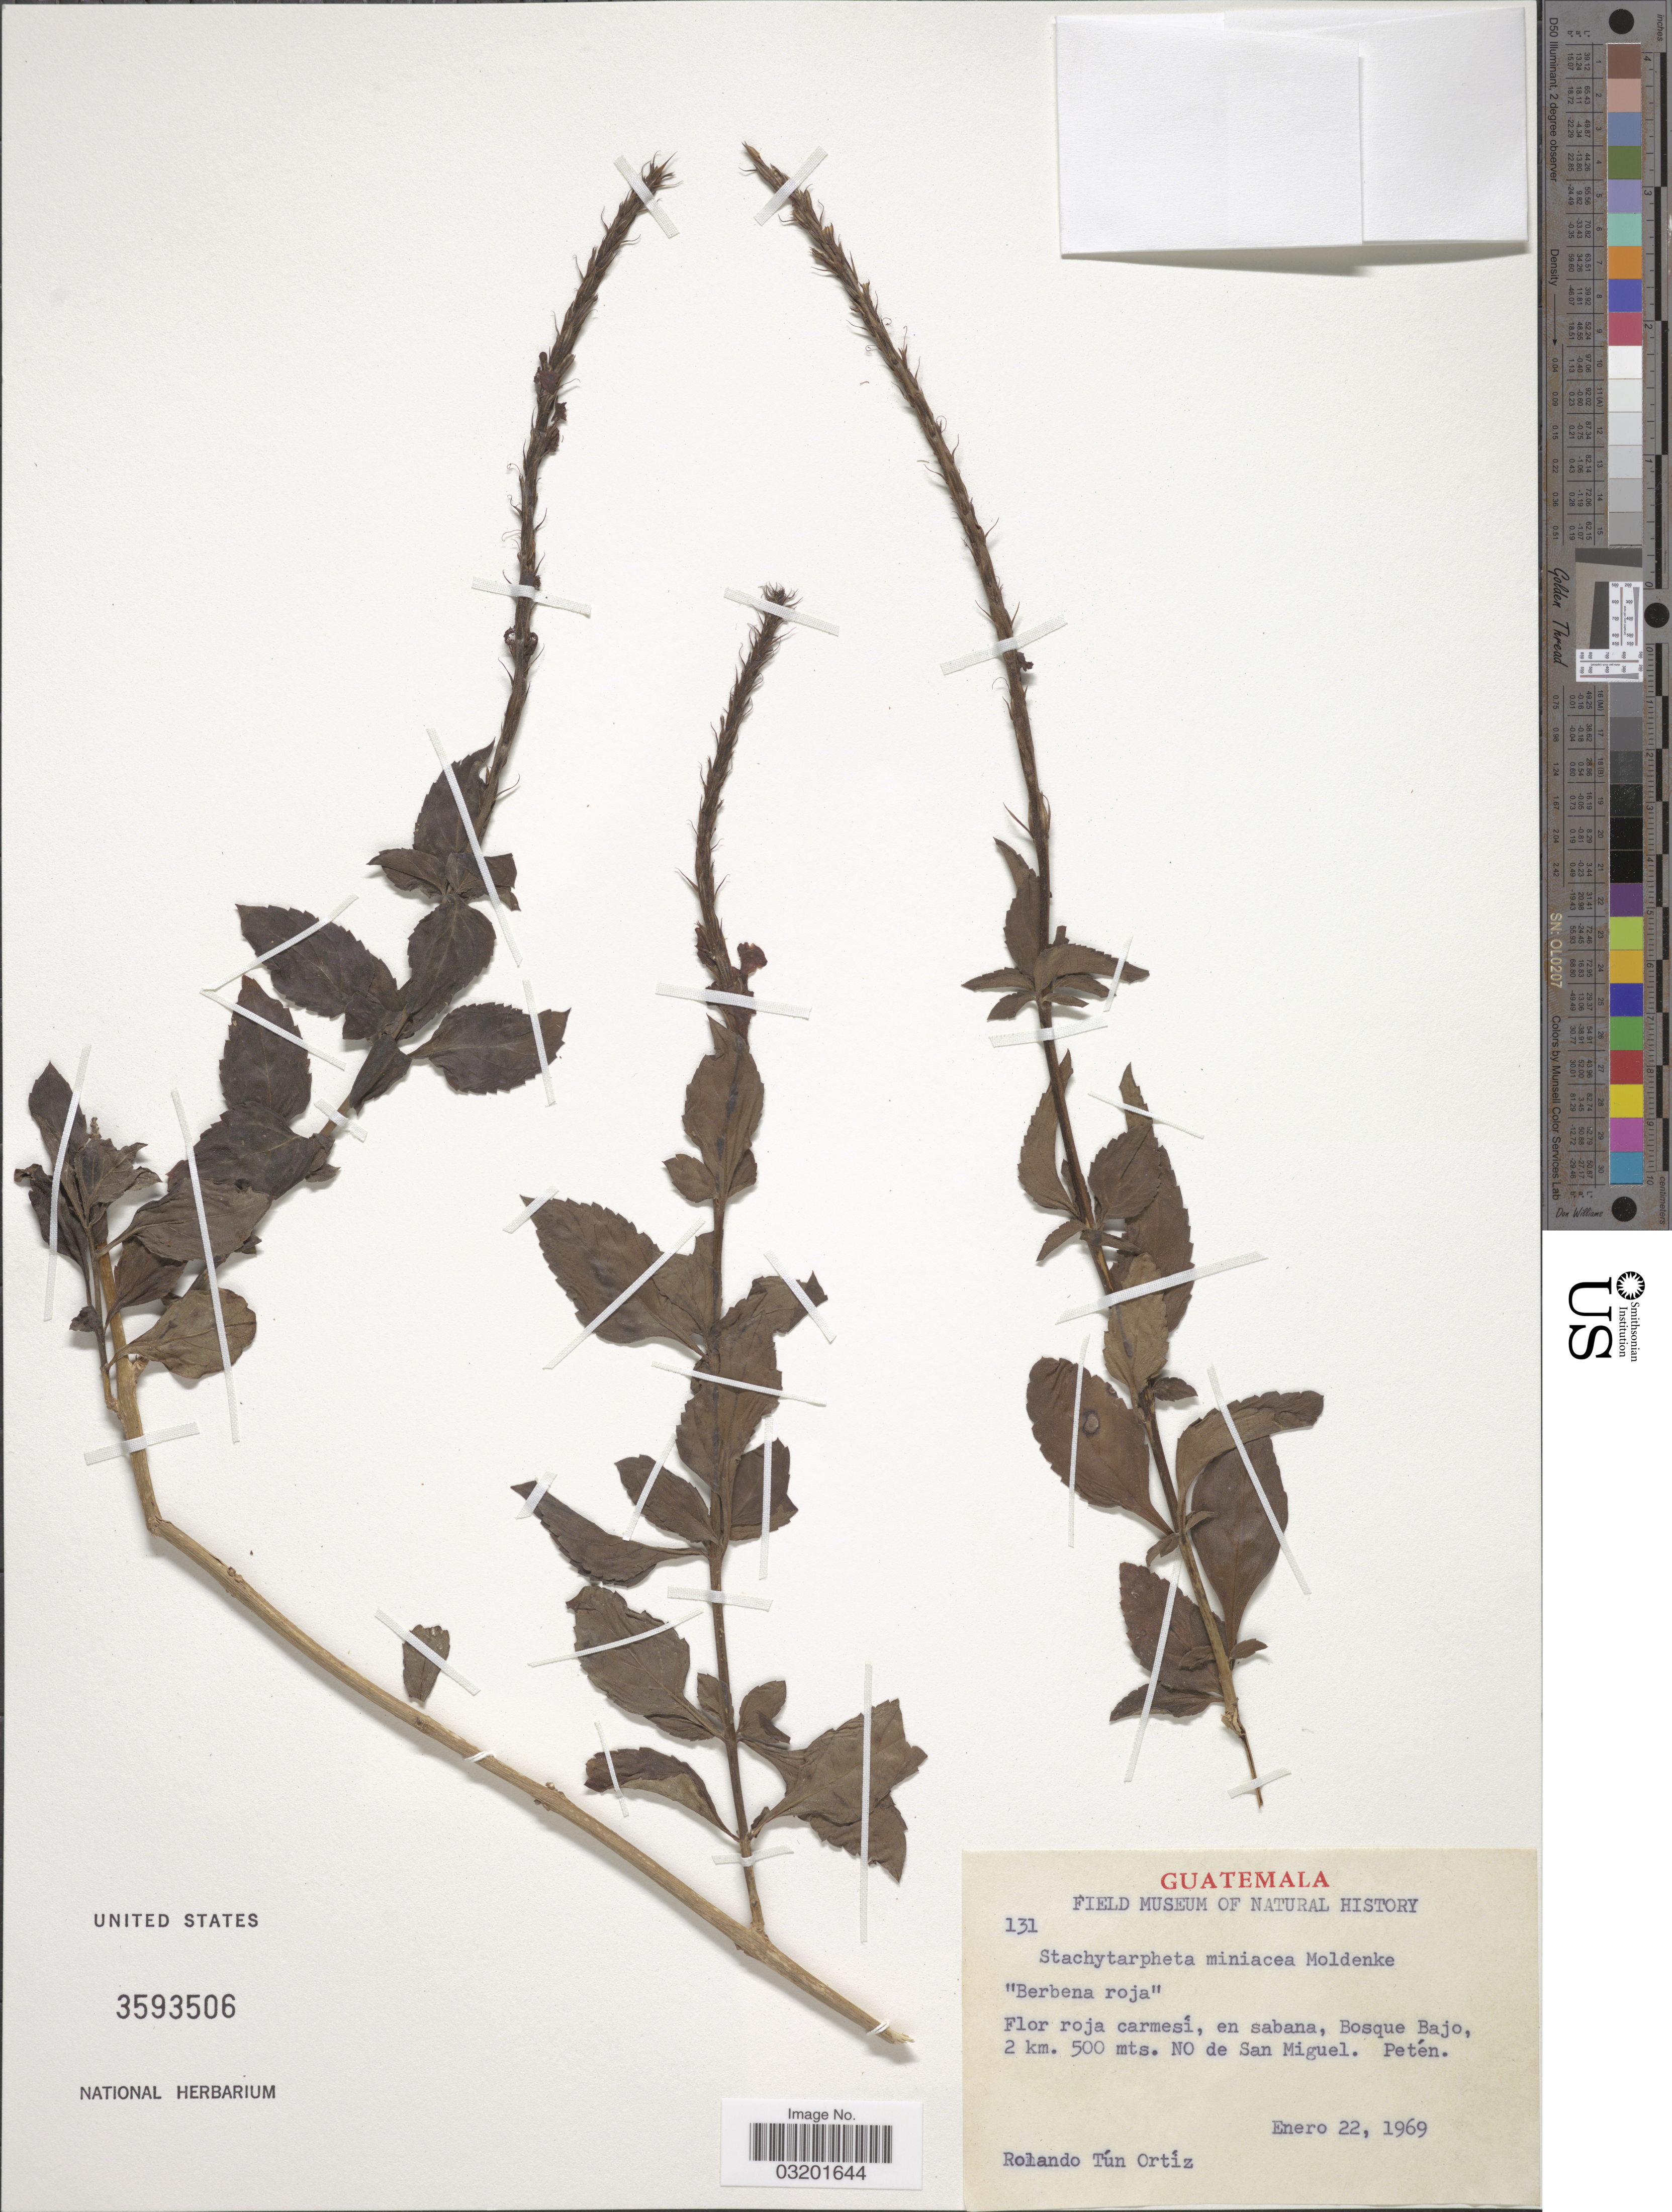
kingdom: Plantae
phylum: Tracheophyta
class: Magnoliopsida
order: Lamiales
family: Verbenaceae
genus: Stachytarpheta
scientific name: Stachytarpheta miniacea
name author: Moldenke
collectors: R. Ortiz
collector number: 131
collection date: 1969-01-22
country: Guatemala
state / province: El Petén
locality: Bosque Bajo, 2 km. 500 mts. NO de San Miguel. Petén.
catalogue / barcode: US 3593506